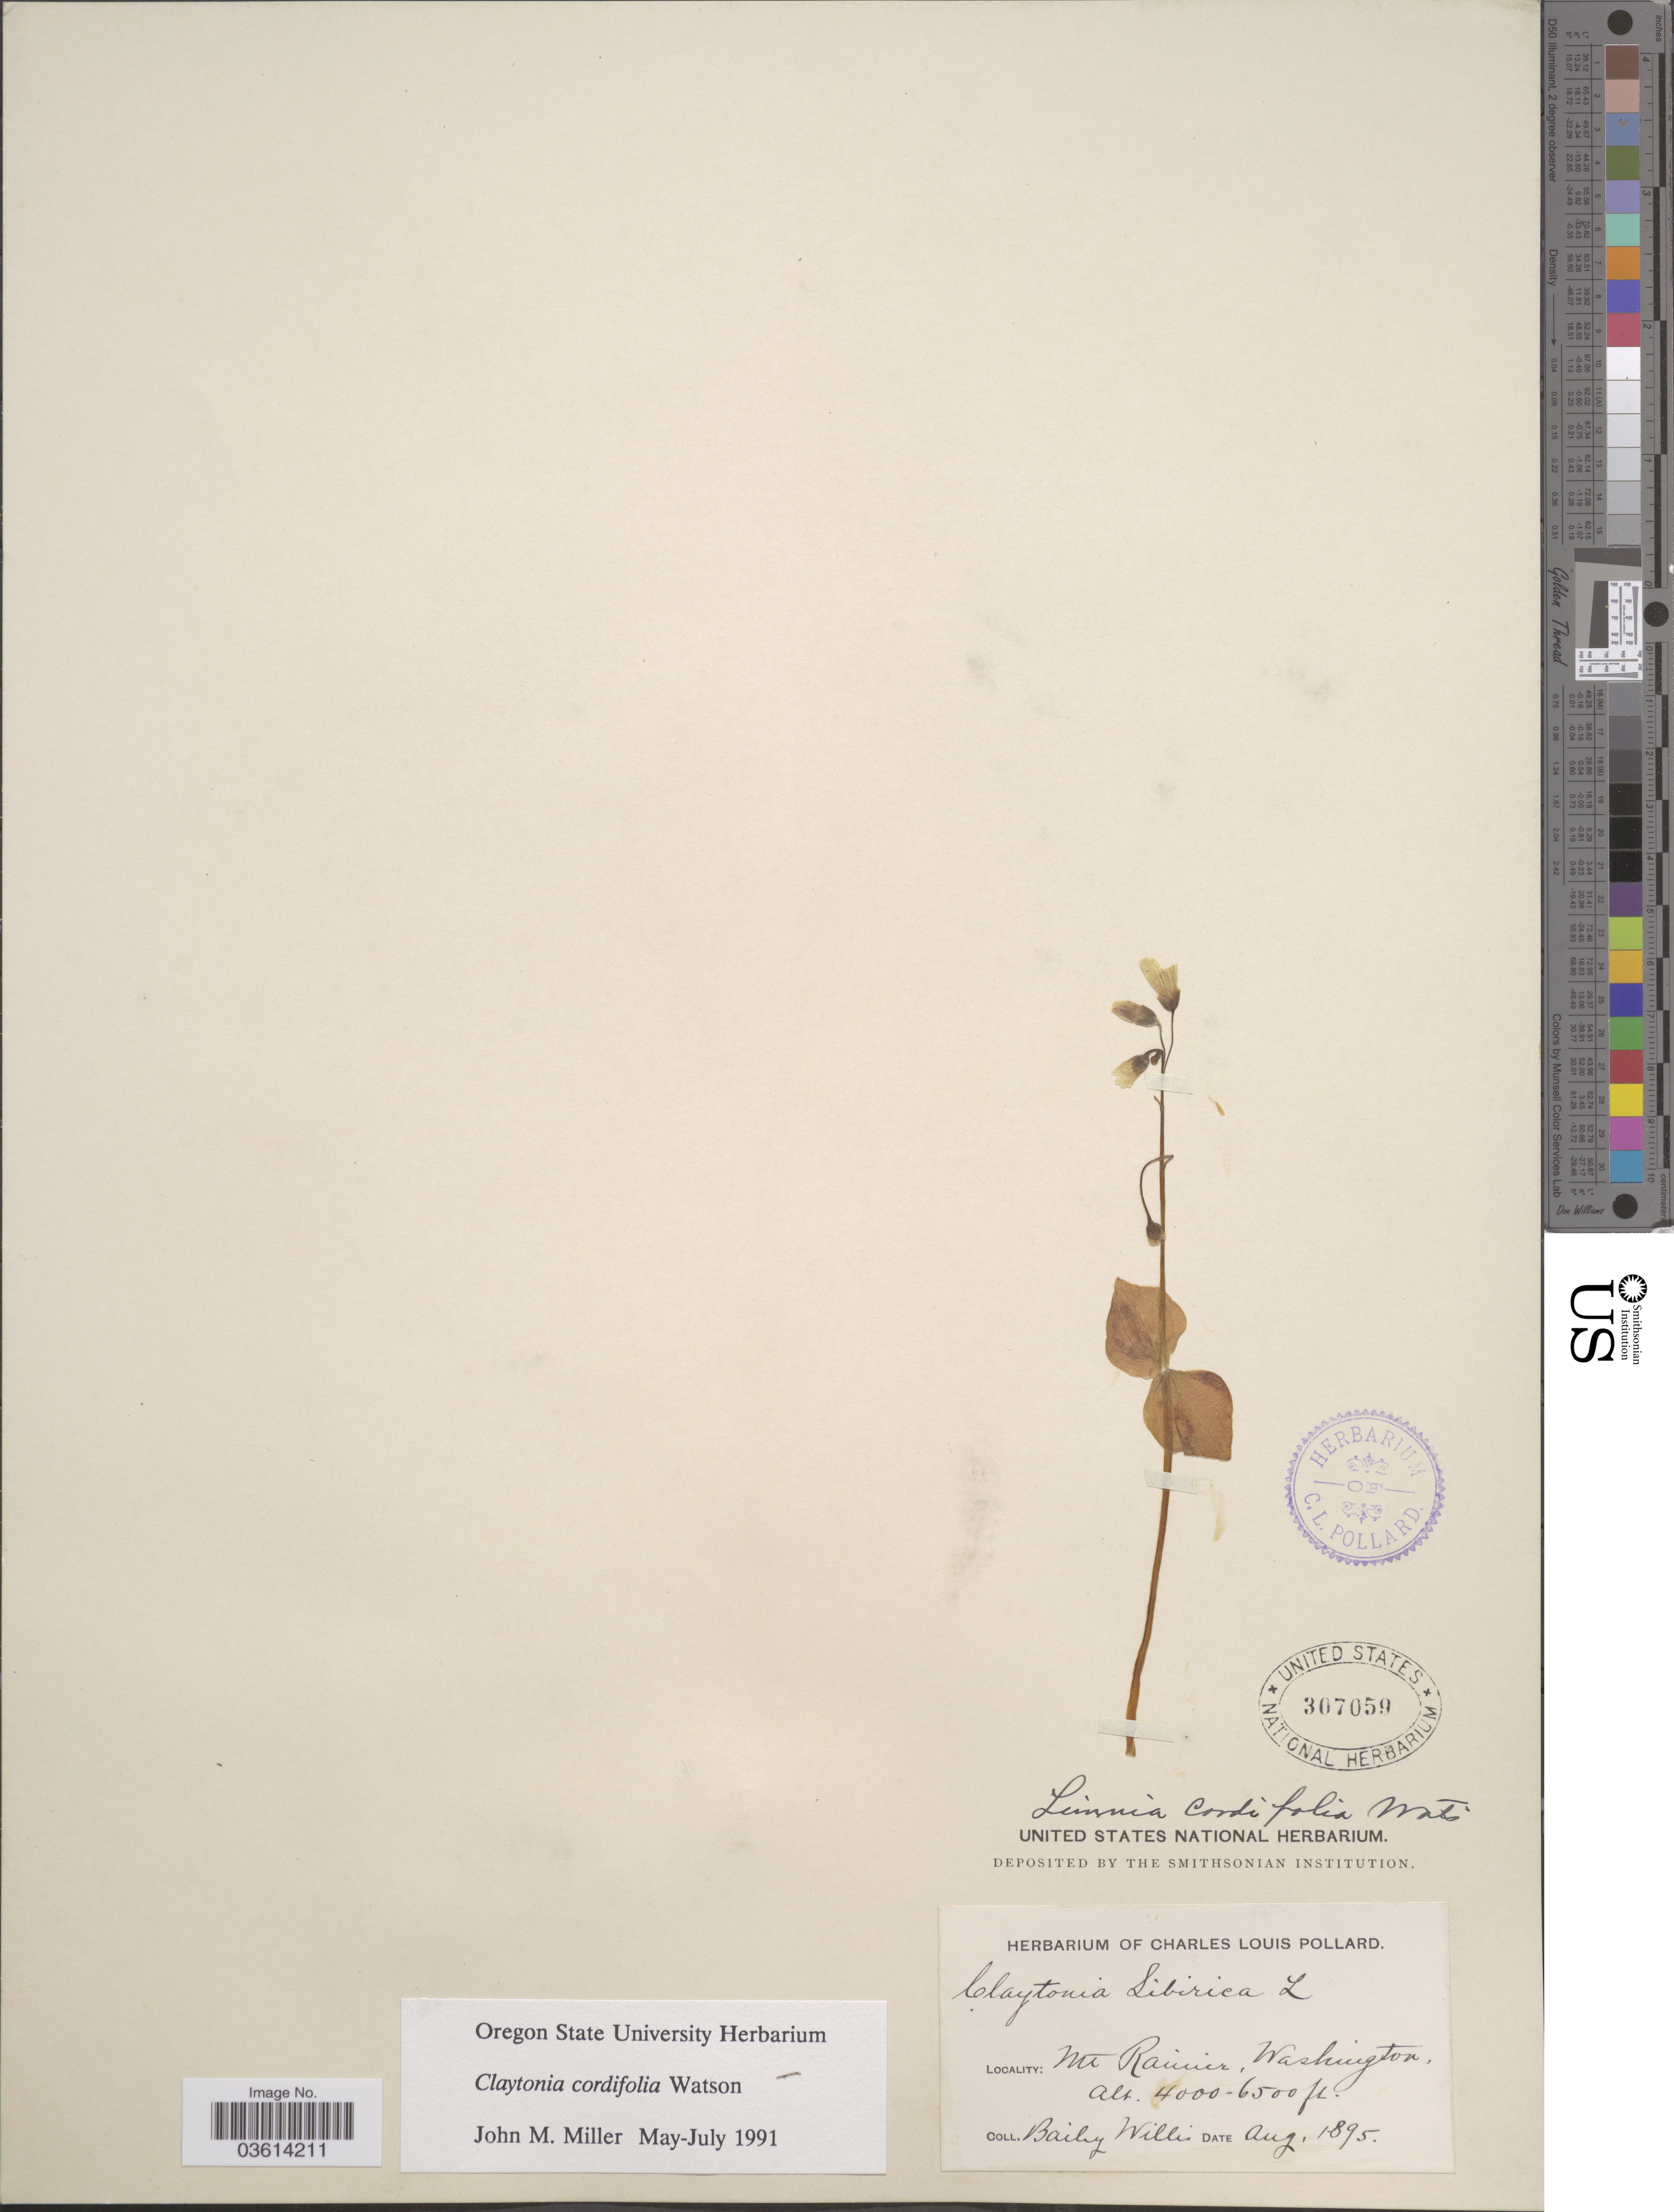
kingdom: Plantae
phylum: Tracheophyta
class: Magnoliopsida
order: Caryophyllales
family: Montiaceae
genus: Claytonia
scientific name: Claytonia cordifolia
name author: S. Watson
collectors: B. Willis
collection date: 1895-08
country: United States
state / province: Washington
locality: Mt. Rainier.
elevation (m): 1219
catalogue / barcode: US 307059